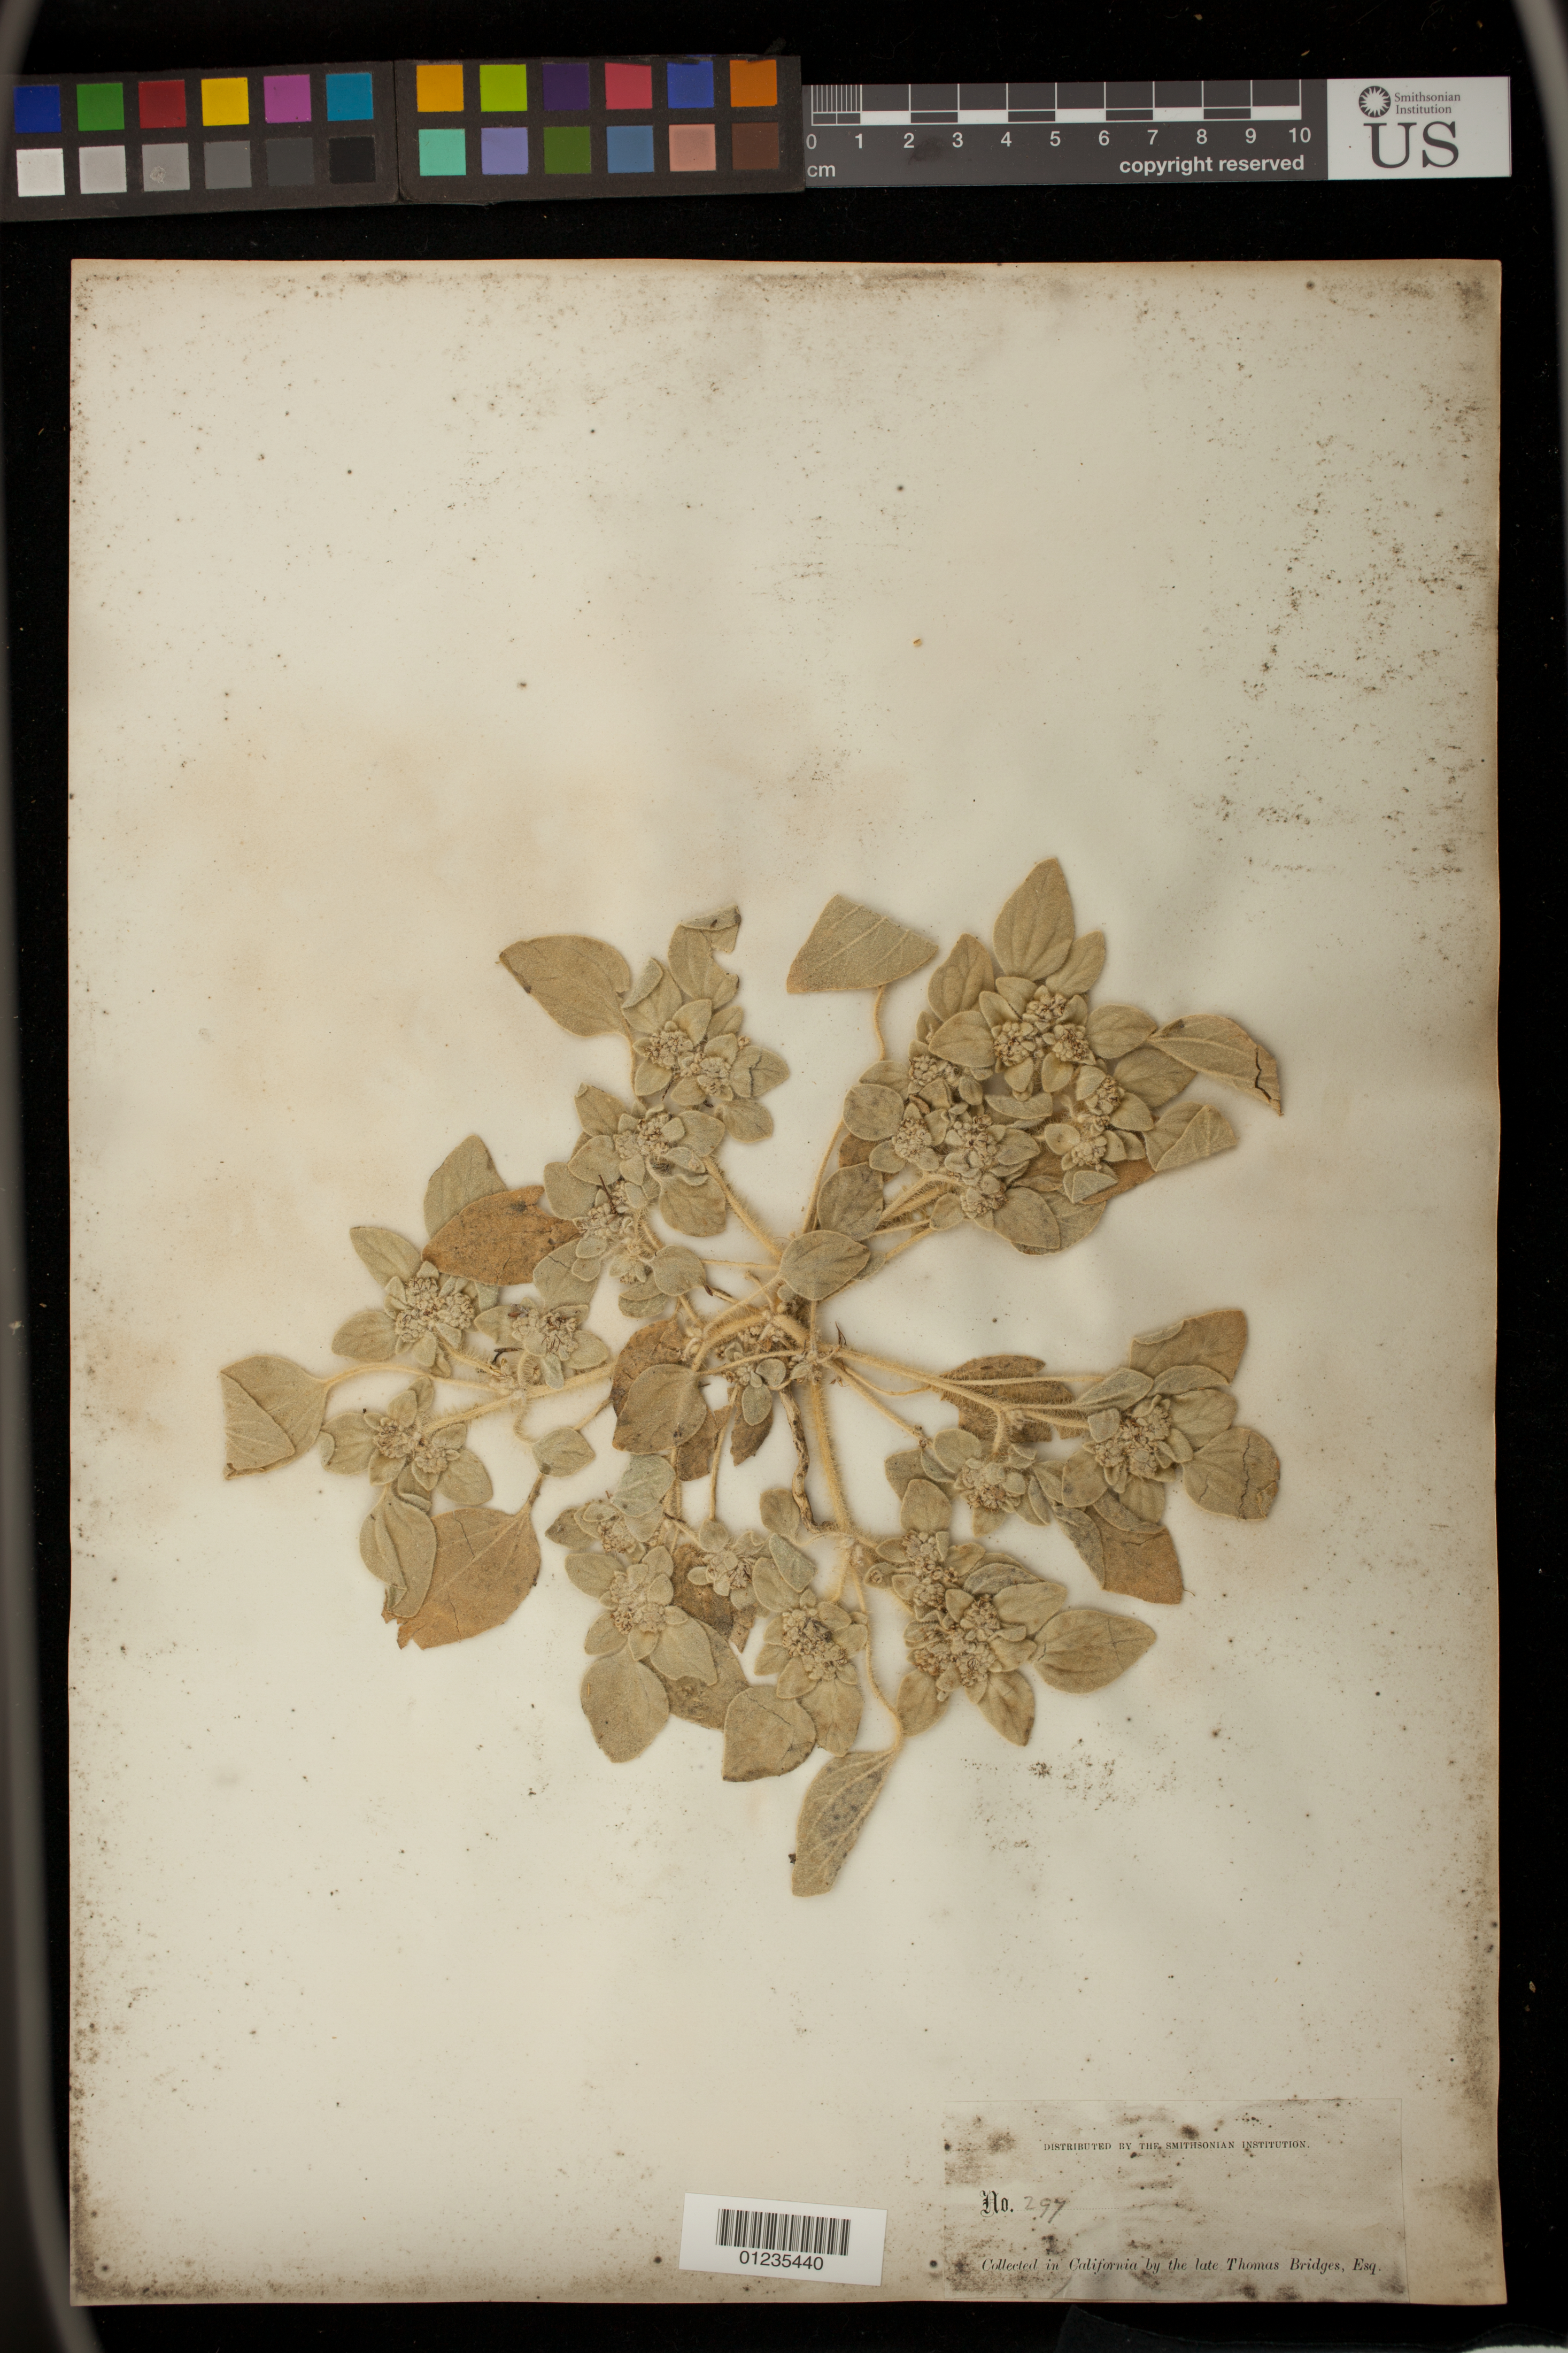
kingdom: Plantae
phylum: Tracheophyta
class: Magnoliopsida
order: Malpighiales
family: Euphorbiaceae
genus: Eremocarpus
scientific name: Eremocarpus setigerus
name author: (Hook.) Benth.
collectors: T. Bridges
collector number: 297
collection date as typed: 18--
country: United States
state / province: California